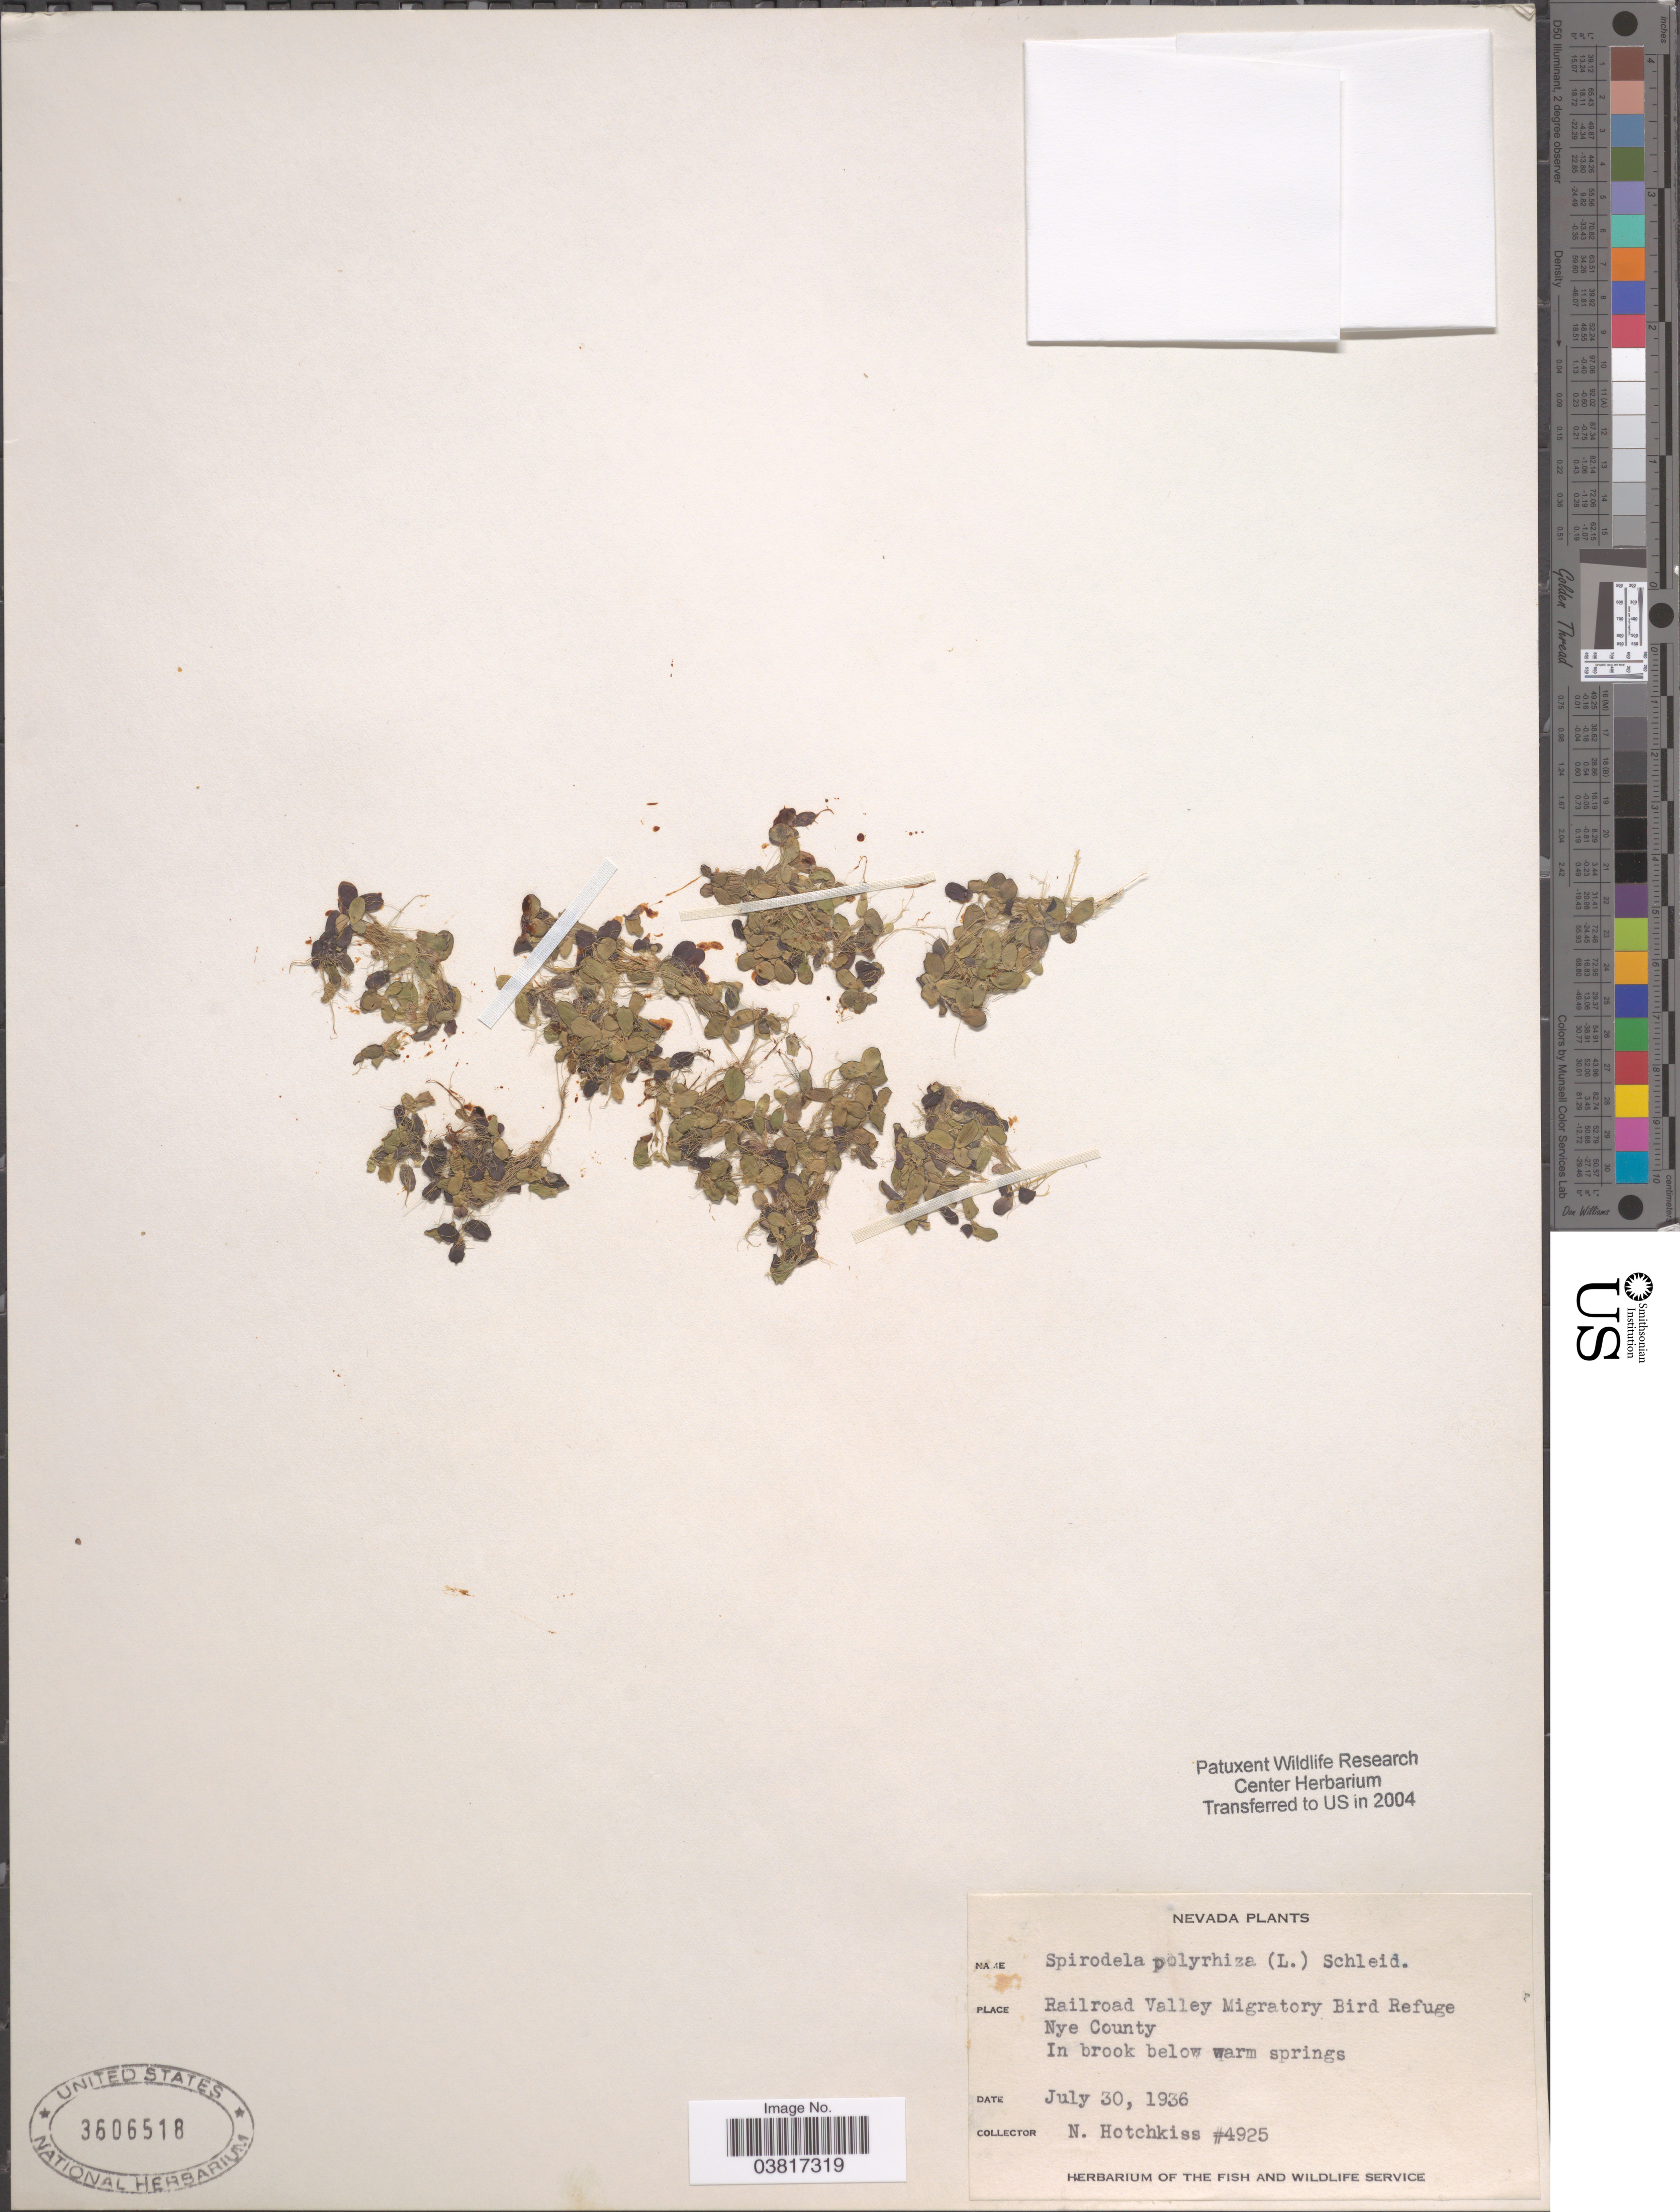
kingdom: Plantae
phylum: Tracheophyta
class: Liliopsida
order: Alismatales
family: Araceae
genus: Spirodela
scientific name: Spirodela polyrrhiza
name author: (L.) Schleid.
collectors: N. Hotchkiss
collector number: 4925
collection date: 1936-07-30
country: United States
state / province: Nevada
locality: Railroad Valley Migratory Bird Refuge Nye County. In brook below warm springs.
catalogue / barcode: US 3606518